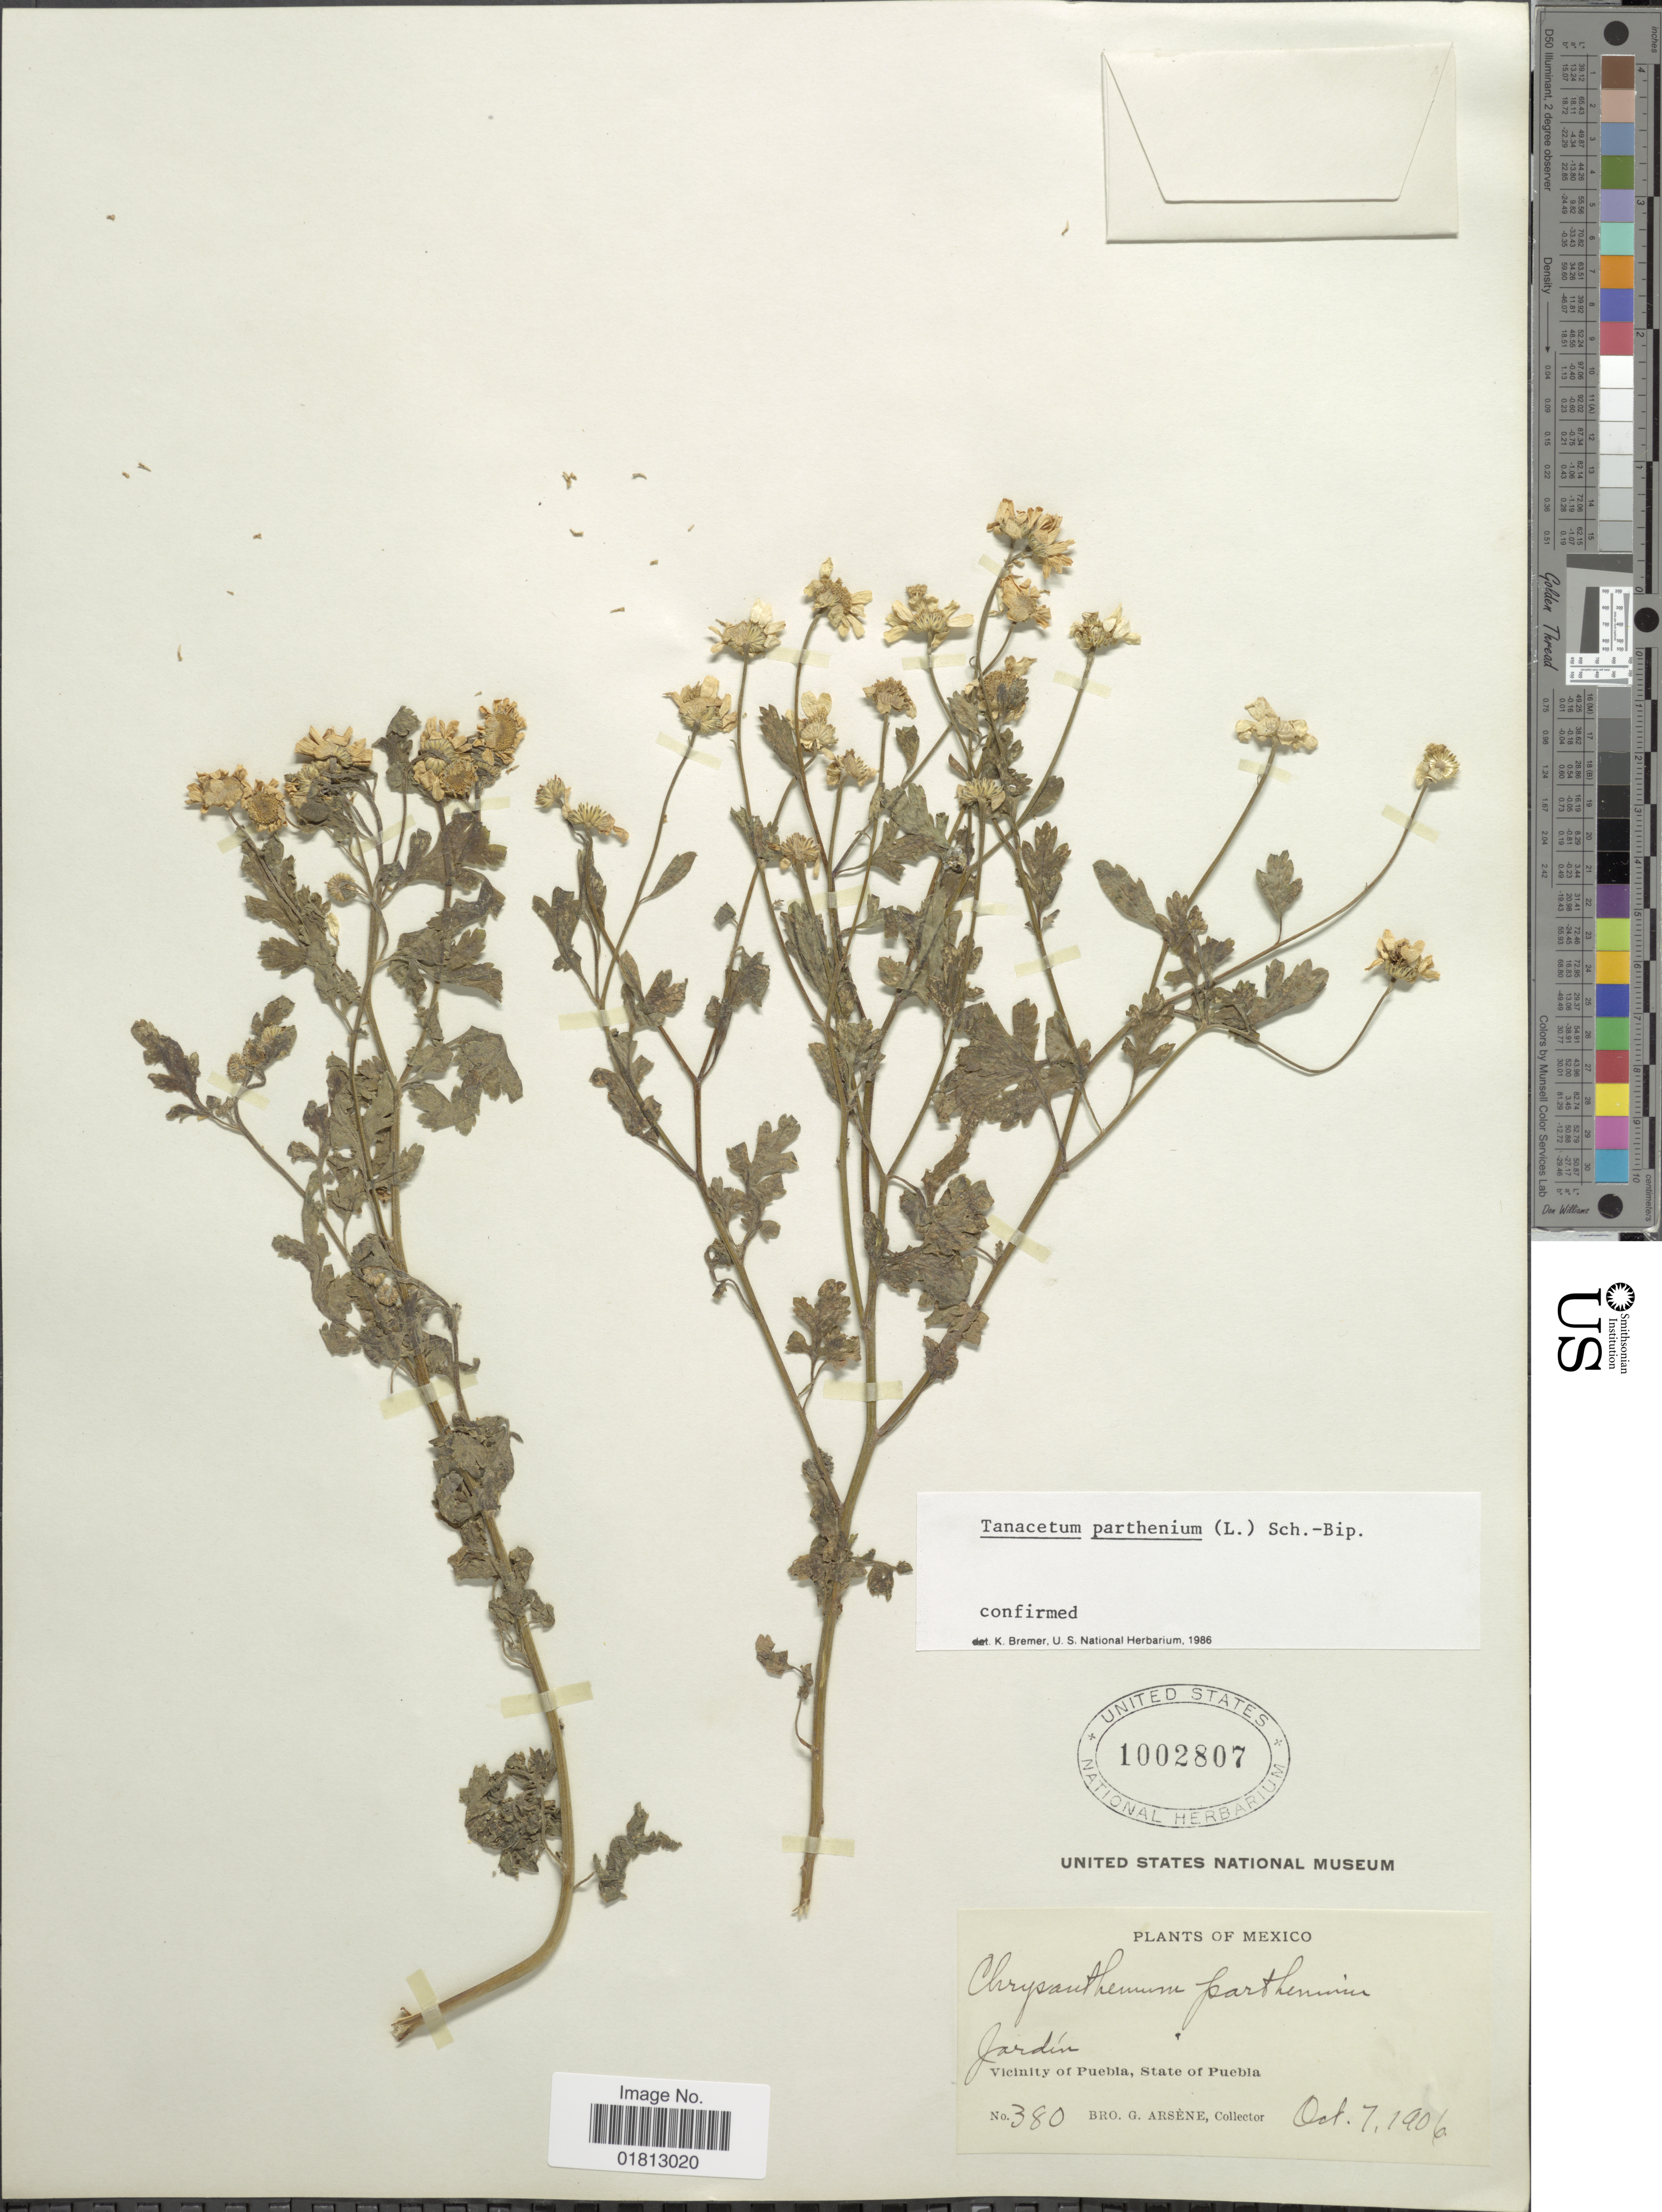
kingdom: Plantae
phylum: Tracheophyta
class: Magnoliopsida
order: Asterales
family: Asteraceae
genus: Tanacetum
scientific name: Tanacetum parthenium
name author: (L.) Sch. Bip.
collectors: Bro. G. Arsène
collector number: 380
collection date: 1906-10-07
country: Mexico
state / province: Puebla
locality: Jardin, Vicinity of Puebla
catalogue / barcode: US 1002807